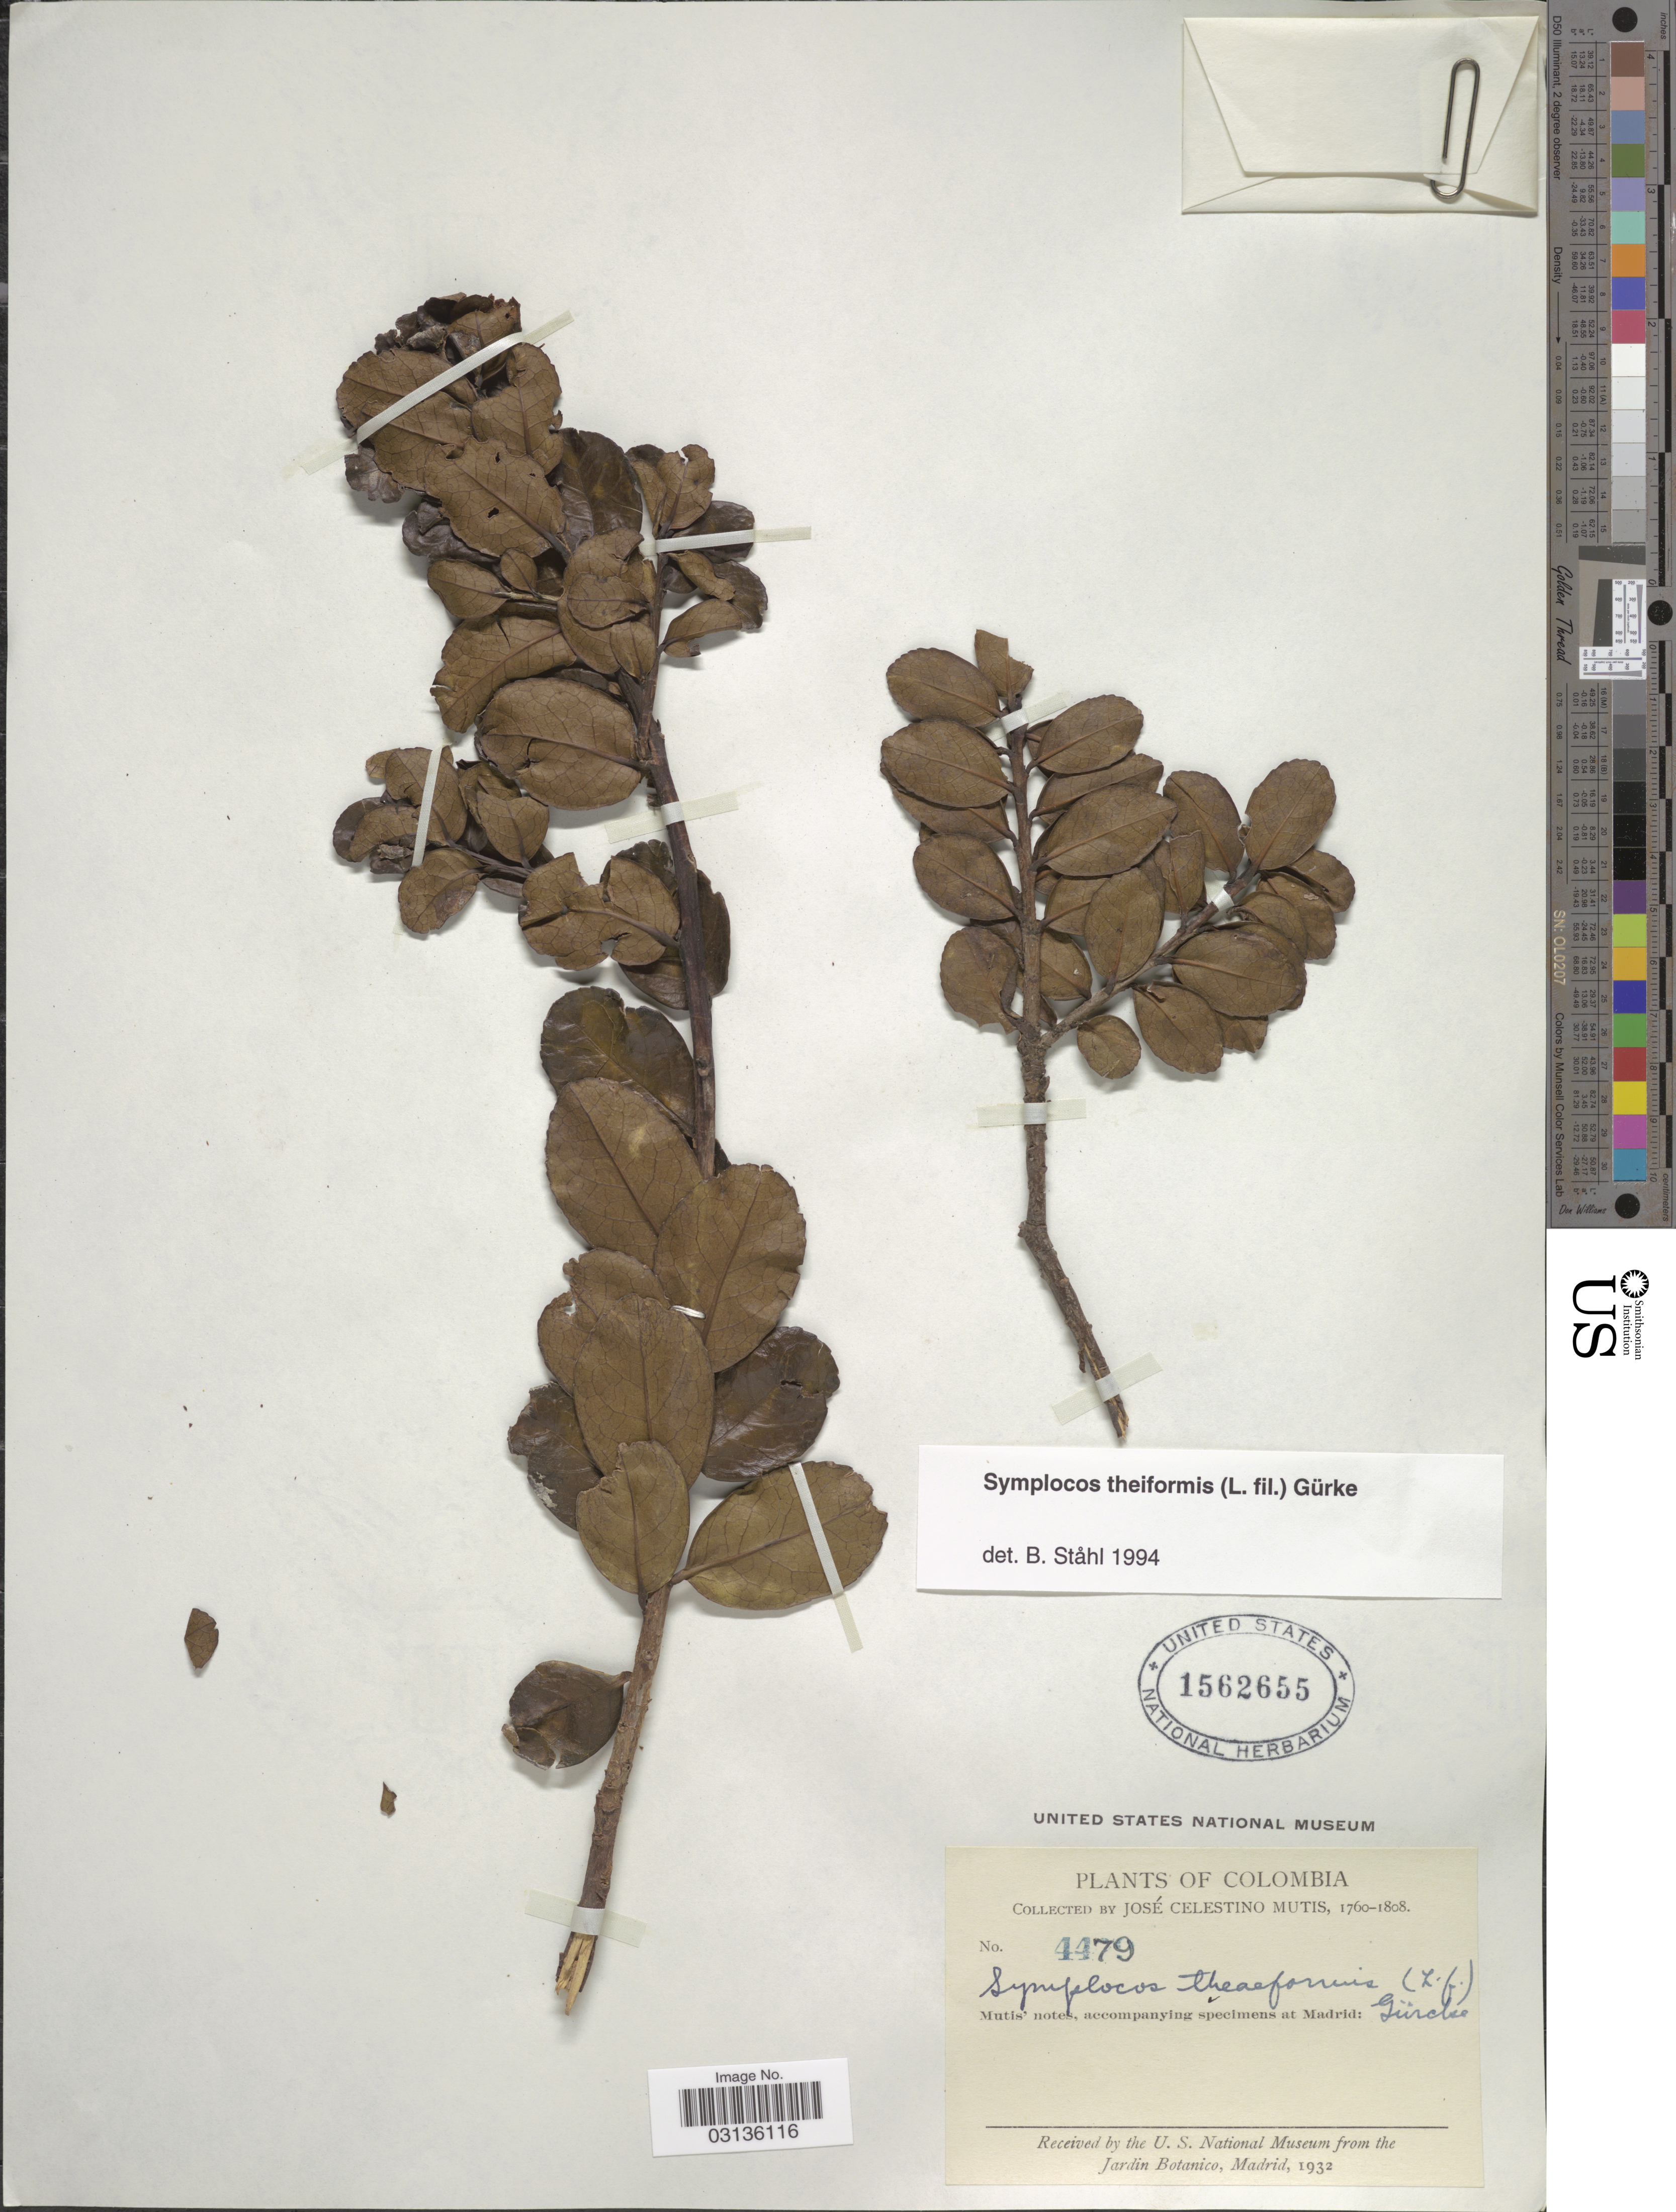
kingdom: Plantae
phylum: Tracheophyta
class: Magnoliopsida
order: Ericales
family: Symplocaceae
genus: Symplocos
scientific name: Symplocos theiformis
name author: (L. f.) Oken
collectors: J. C. B. Mutis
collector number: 4479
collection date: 1760/1808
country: Colombia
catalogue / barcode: US 1562655